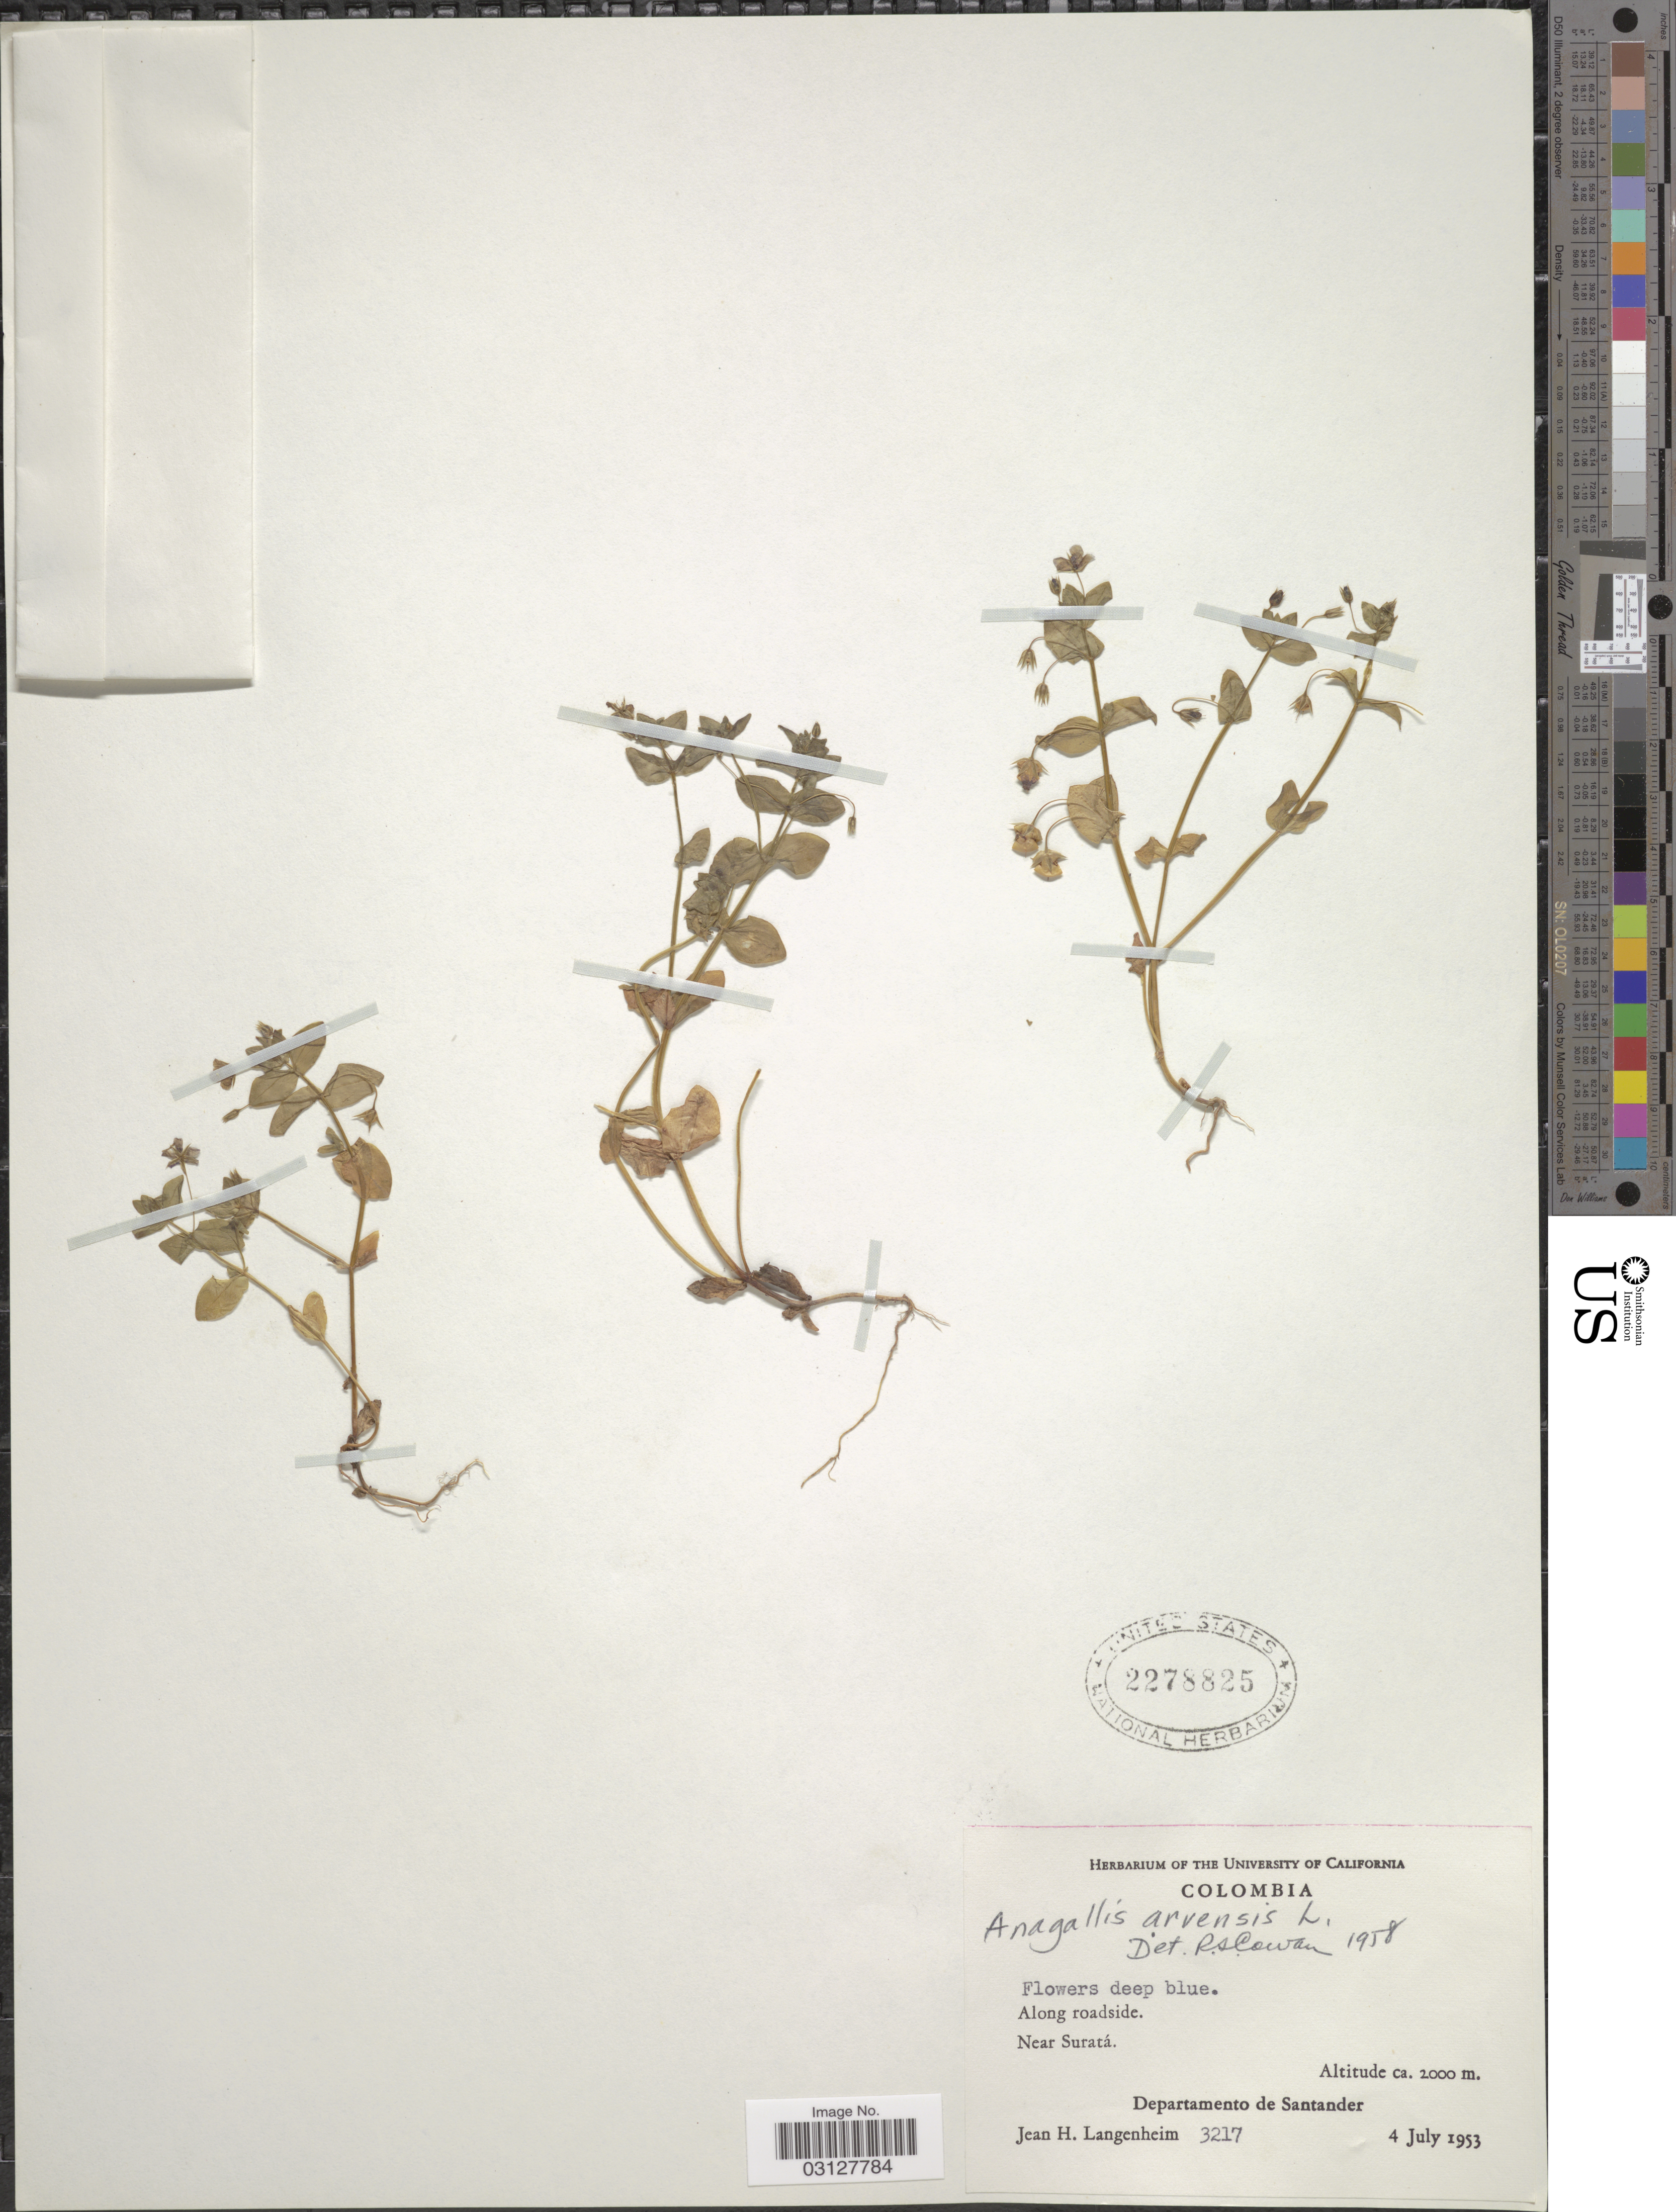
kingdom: Plantae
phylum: Tracheophyta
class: Magnoliopsida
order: Ericales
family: Primulaceae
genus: Anagallis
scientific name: Anagallis arvensis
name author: L.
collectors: J. H. Langenheim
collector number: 3217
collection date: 1953-07-04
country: Colombia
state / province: Santander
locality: Along roadside, Near Suratá, Departamento de Santander.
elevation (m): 2000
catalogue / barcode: US 2278825